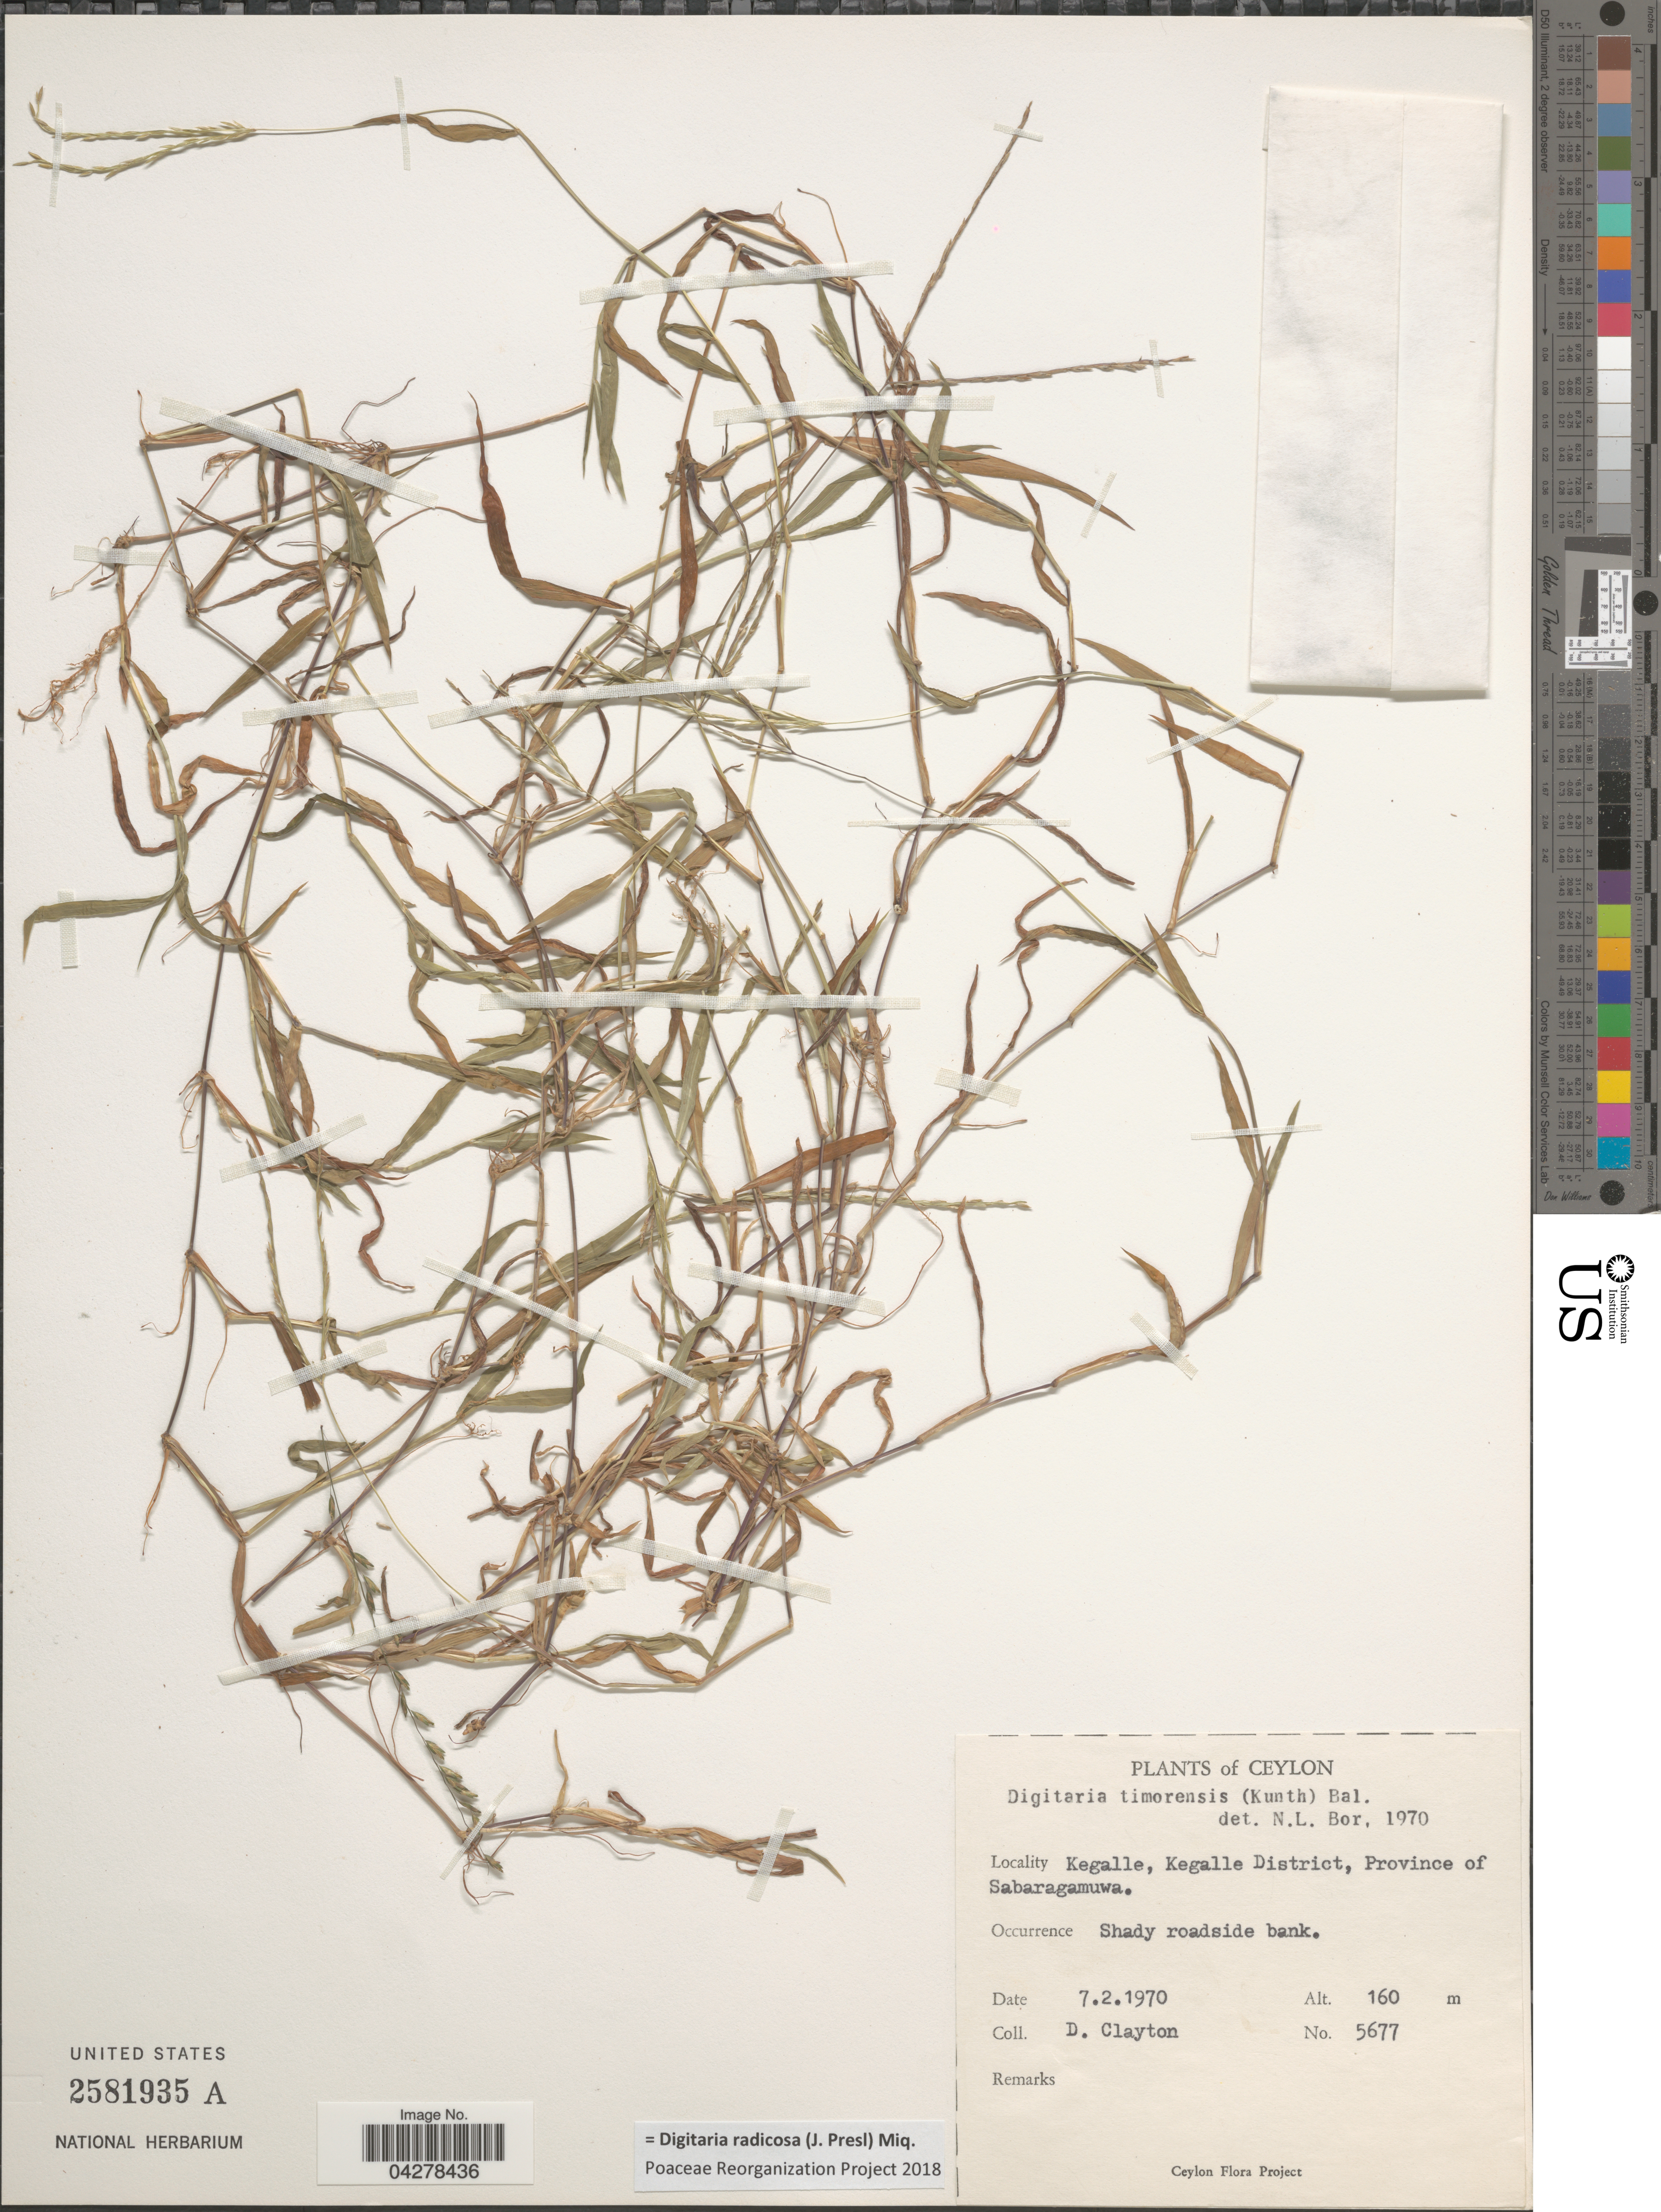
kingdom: Plantae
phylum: Tracheophyta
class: Liliopsida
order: Poales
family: Poaceae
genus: Digitaria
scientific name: Digitaria radicosa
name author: (J. Presl) Miq.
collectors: D. Clayton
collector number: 5677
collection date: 1970-02-07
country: Sri Lanka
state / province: Sabaragamuwa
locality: Ceylon. Kegalle, Kegalle District. Shady roadside bank.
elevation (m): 160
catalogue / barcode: US 2581935A